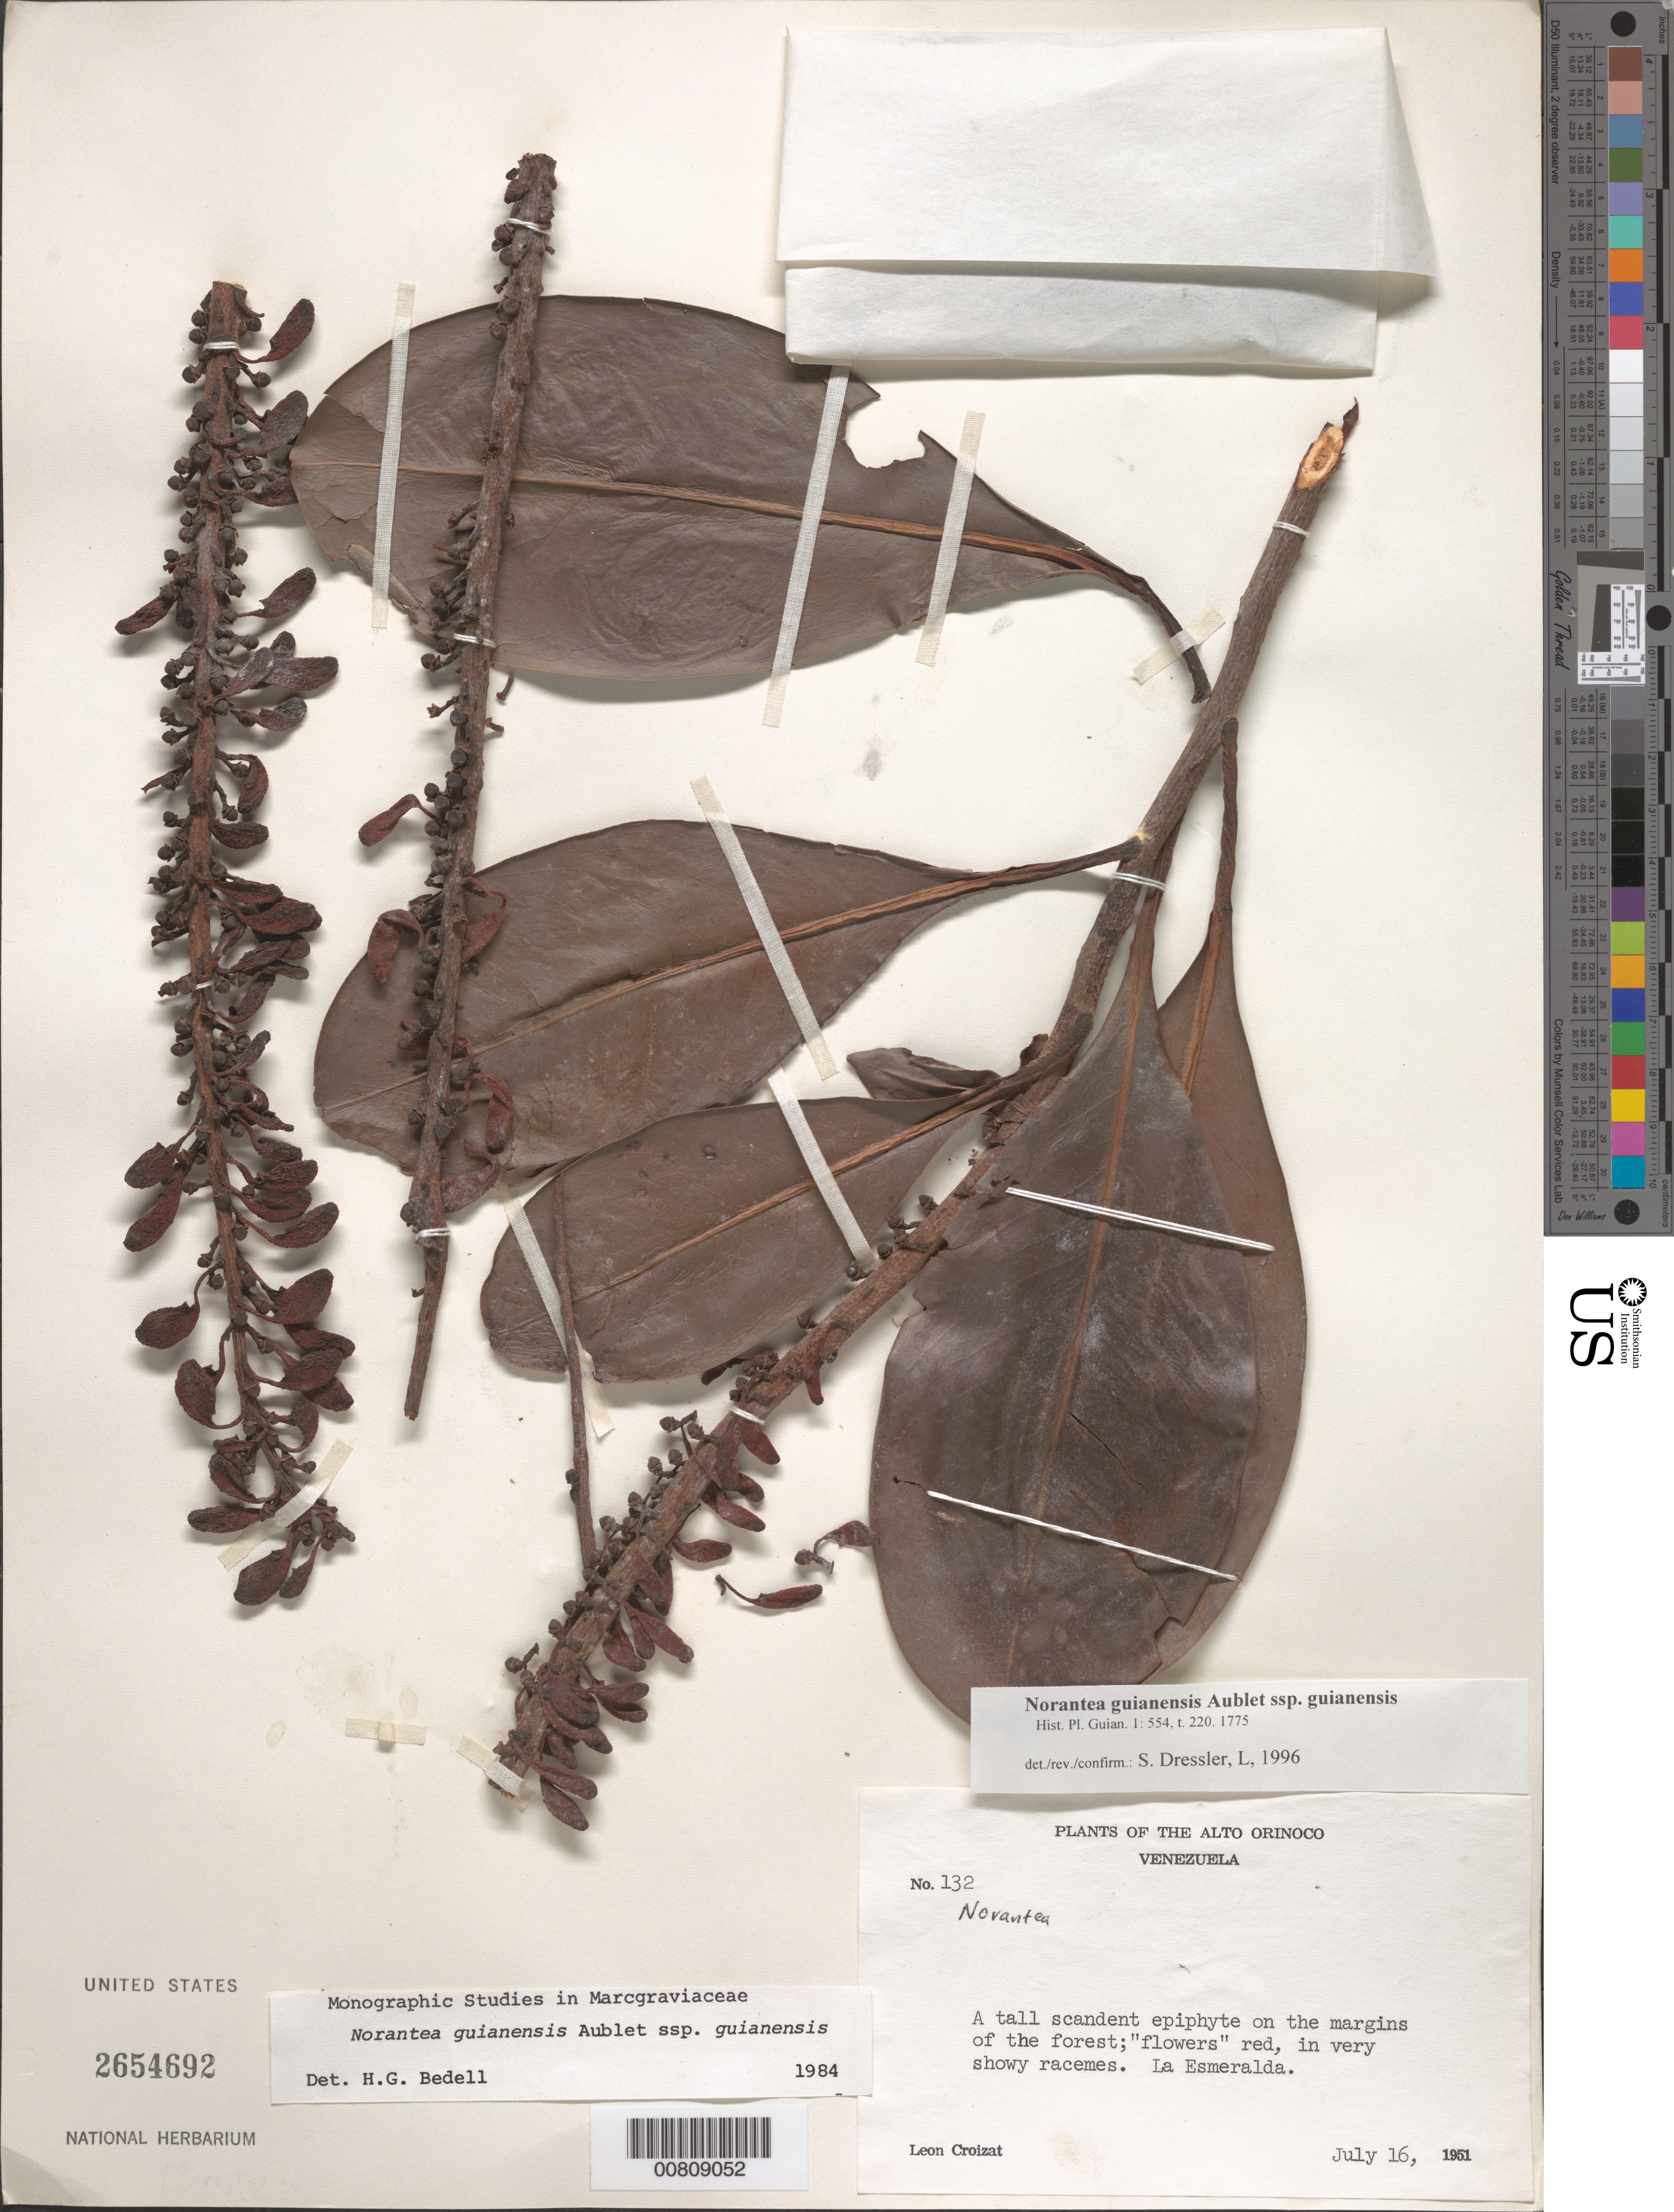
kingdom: Plantae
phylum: Tracheophyta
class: Magnoliopsida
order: Ericales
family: Marcgraviaceae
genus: Norantea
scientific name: Norantea guianensis subsp. guianensis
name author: Aubl.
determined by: Bedell, H. G.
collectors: L. C. M. Croizat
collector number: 132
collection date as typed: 16-Jul-51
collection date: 1951-07-16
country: Venezuela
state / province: Amazonas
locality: La Esmeralda, Río Orinoco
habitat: Margins of the forest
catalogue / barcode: US 2654692